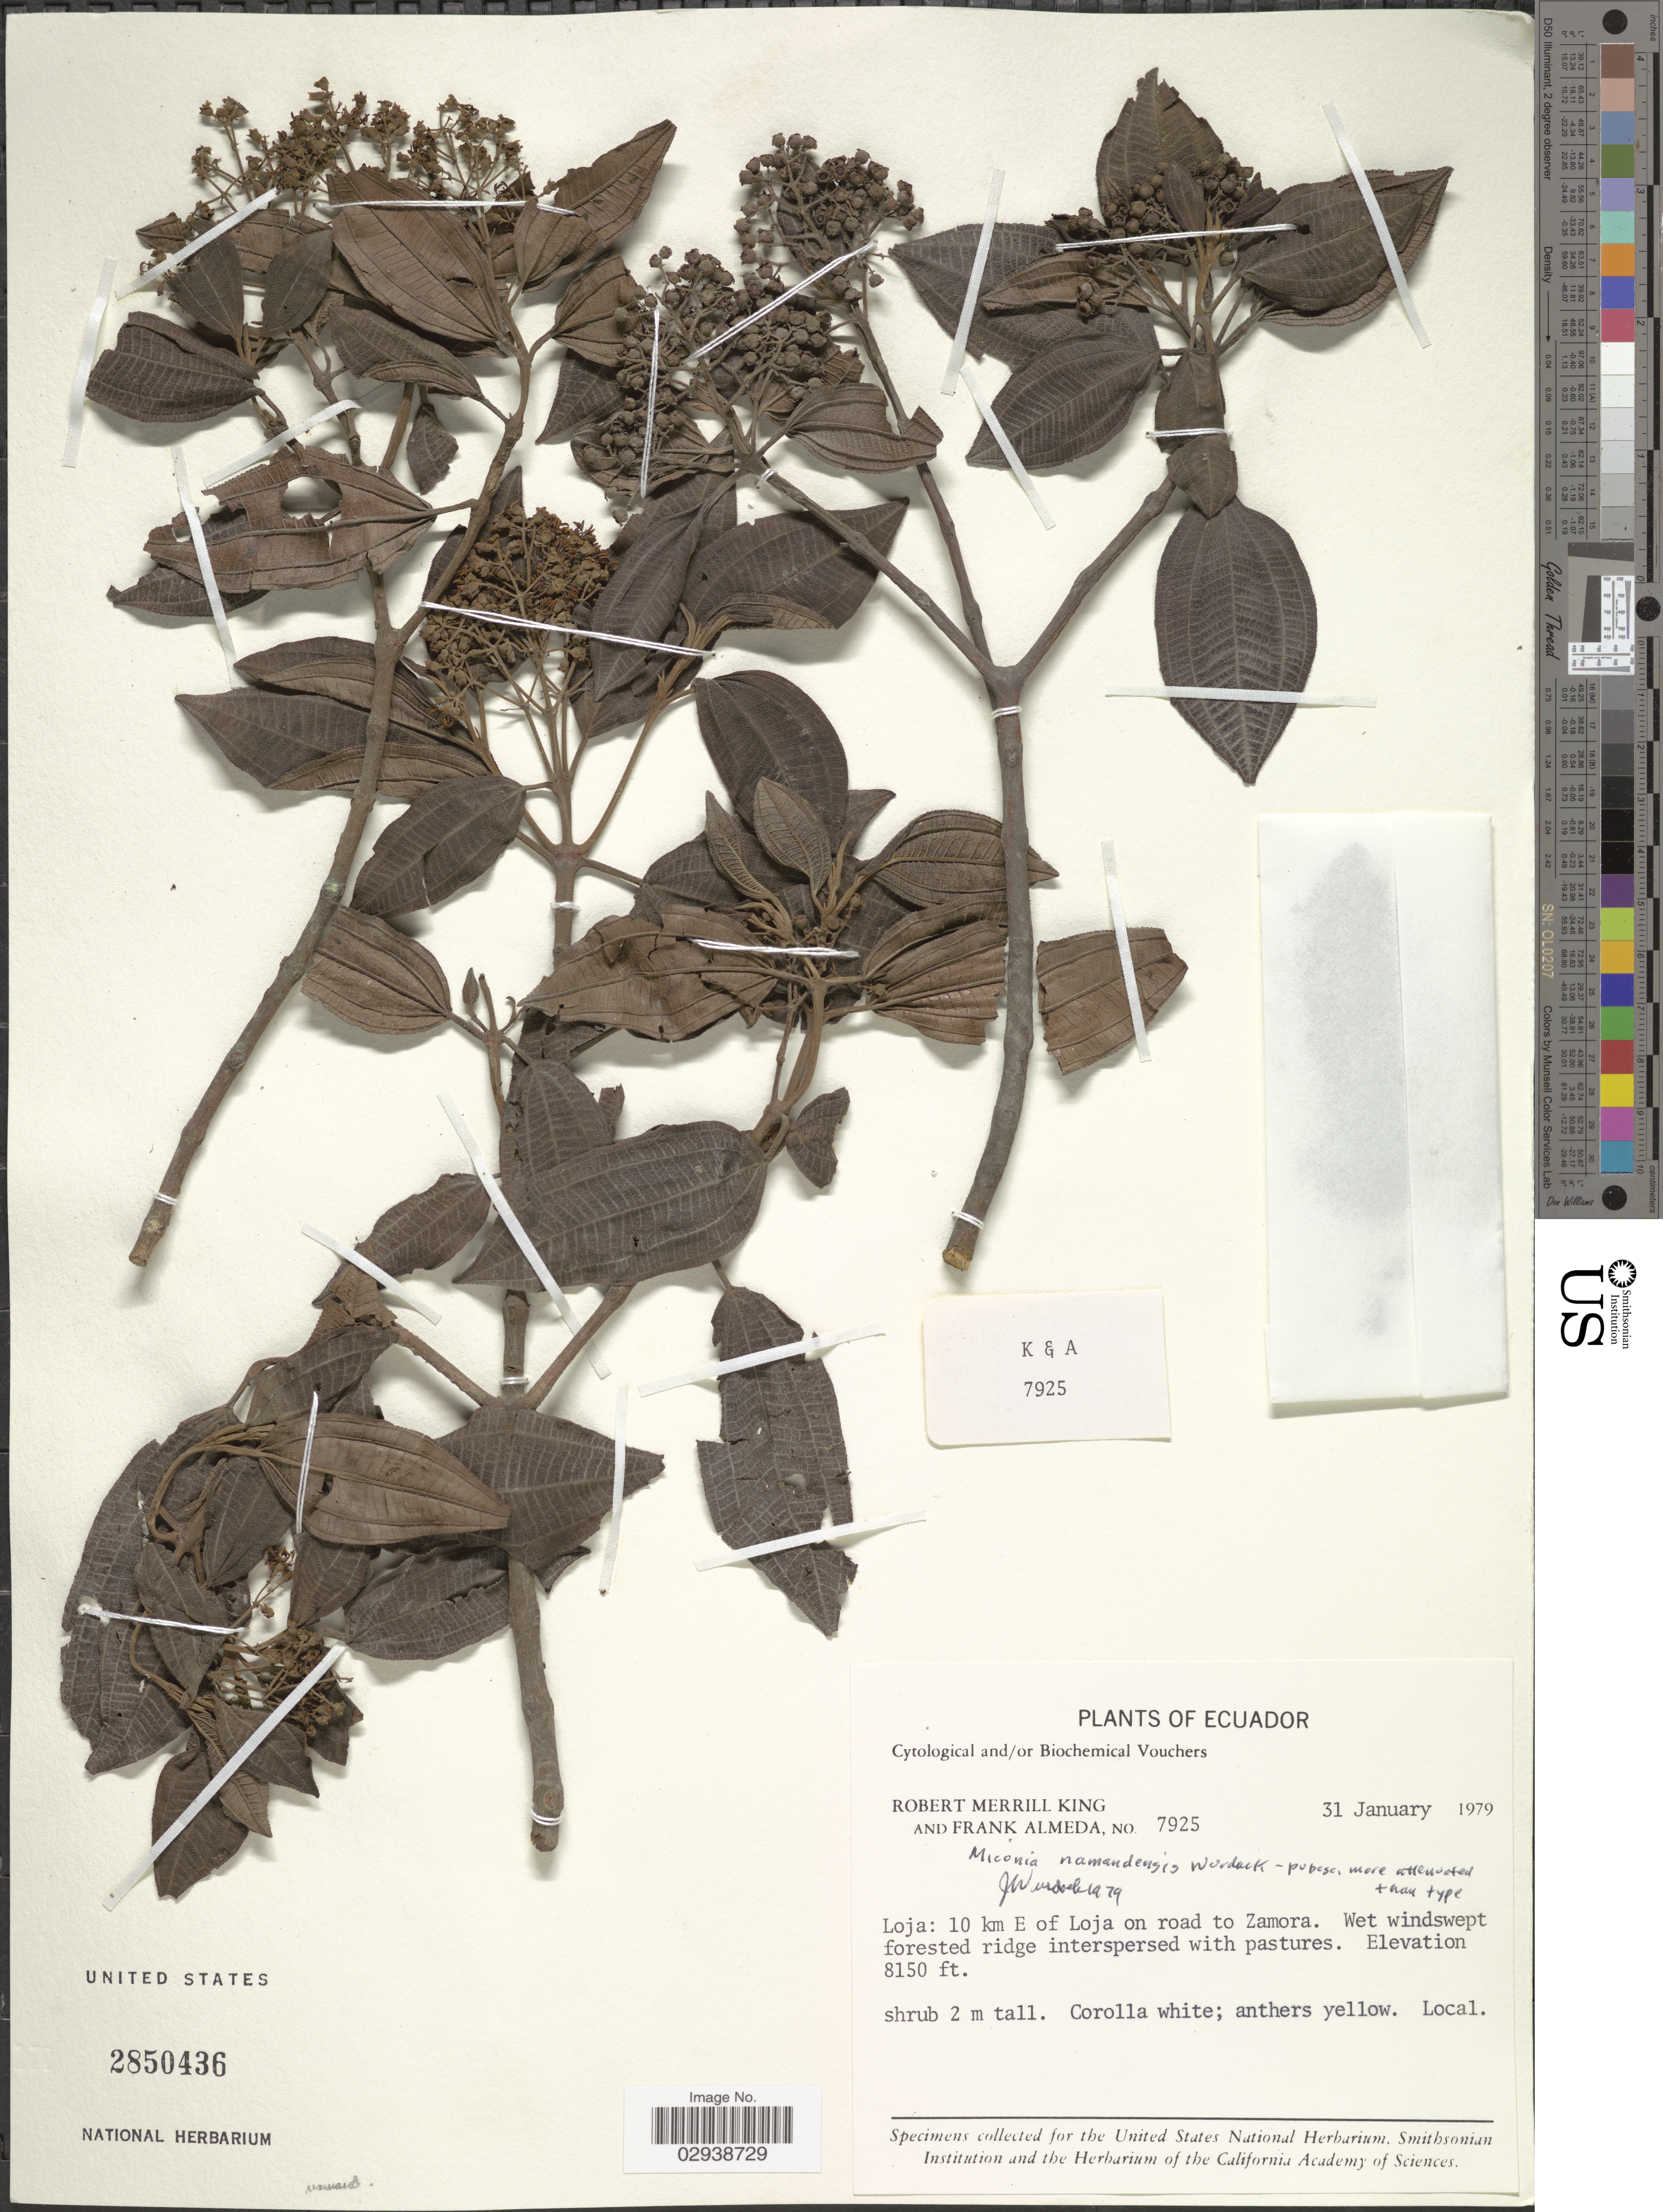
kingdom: Plantae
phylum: Tracheophyta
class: Magnoliopsida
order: Myrtales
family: Melastomataceae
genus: Miconia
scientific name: Miconia denticulata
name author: Naudin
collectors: R. M. King & F. Almeda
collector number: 7925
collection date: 1979-01-31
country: Ecuador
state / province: Loja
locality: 10 km E of Loja on road to Zamora.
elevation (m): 2484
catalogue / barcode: US 2850436